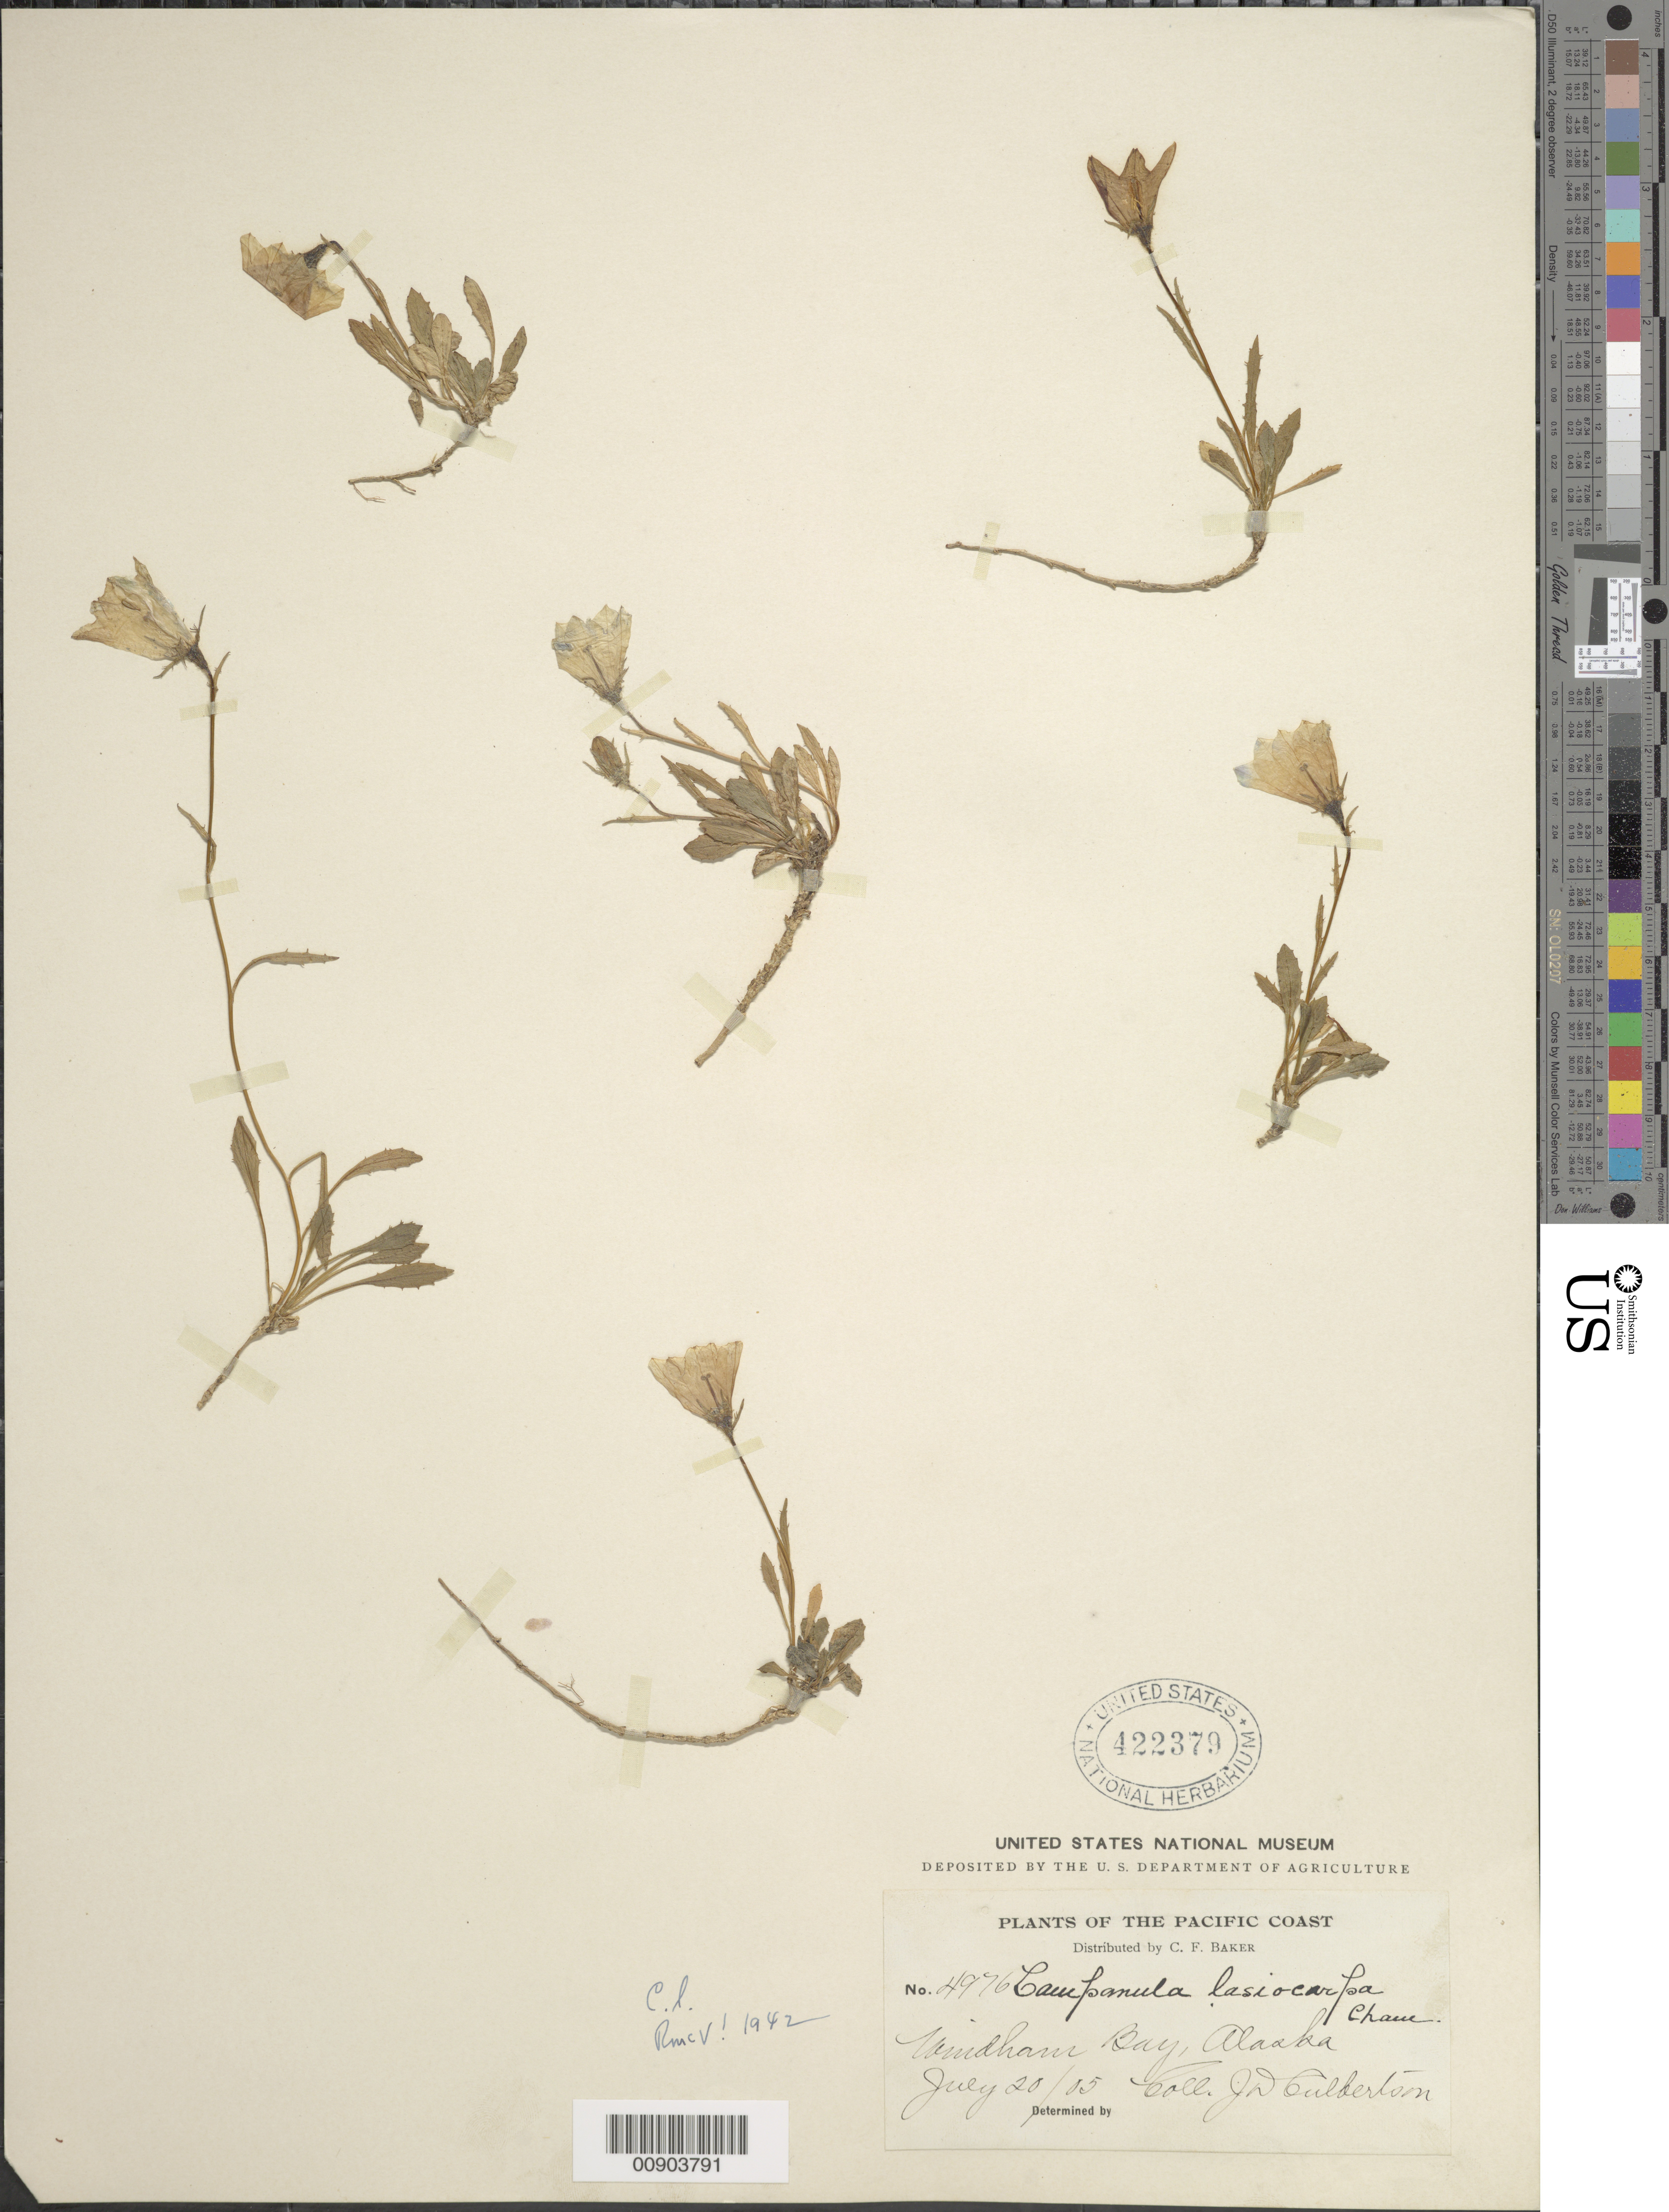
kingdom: Plantae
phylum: Tracheophyta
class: Magnoliopsida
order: Asterales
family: Campanulaceae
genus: Campanula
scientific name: Campanula lasiocarpa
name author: Cham.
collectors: J. Culbertson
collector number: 4976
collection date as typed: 20 Jul 1905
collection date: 1905-07-20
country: United States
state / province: Alaska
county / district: Ketchikan Gateway Borough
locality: Windham Bay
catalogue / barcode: US 422379